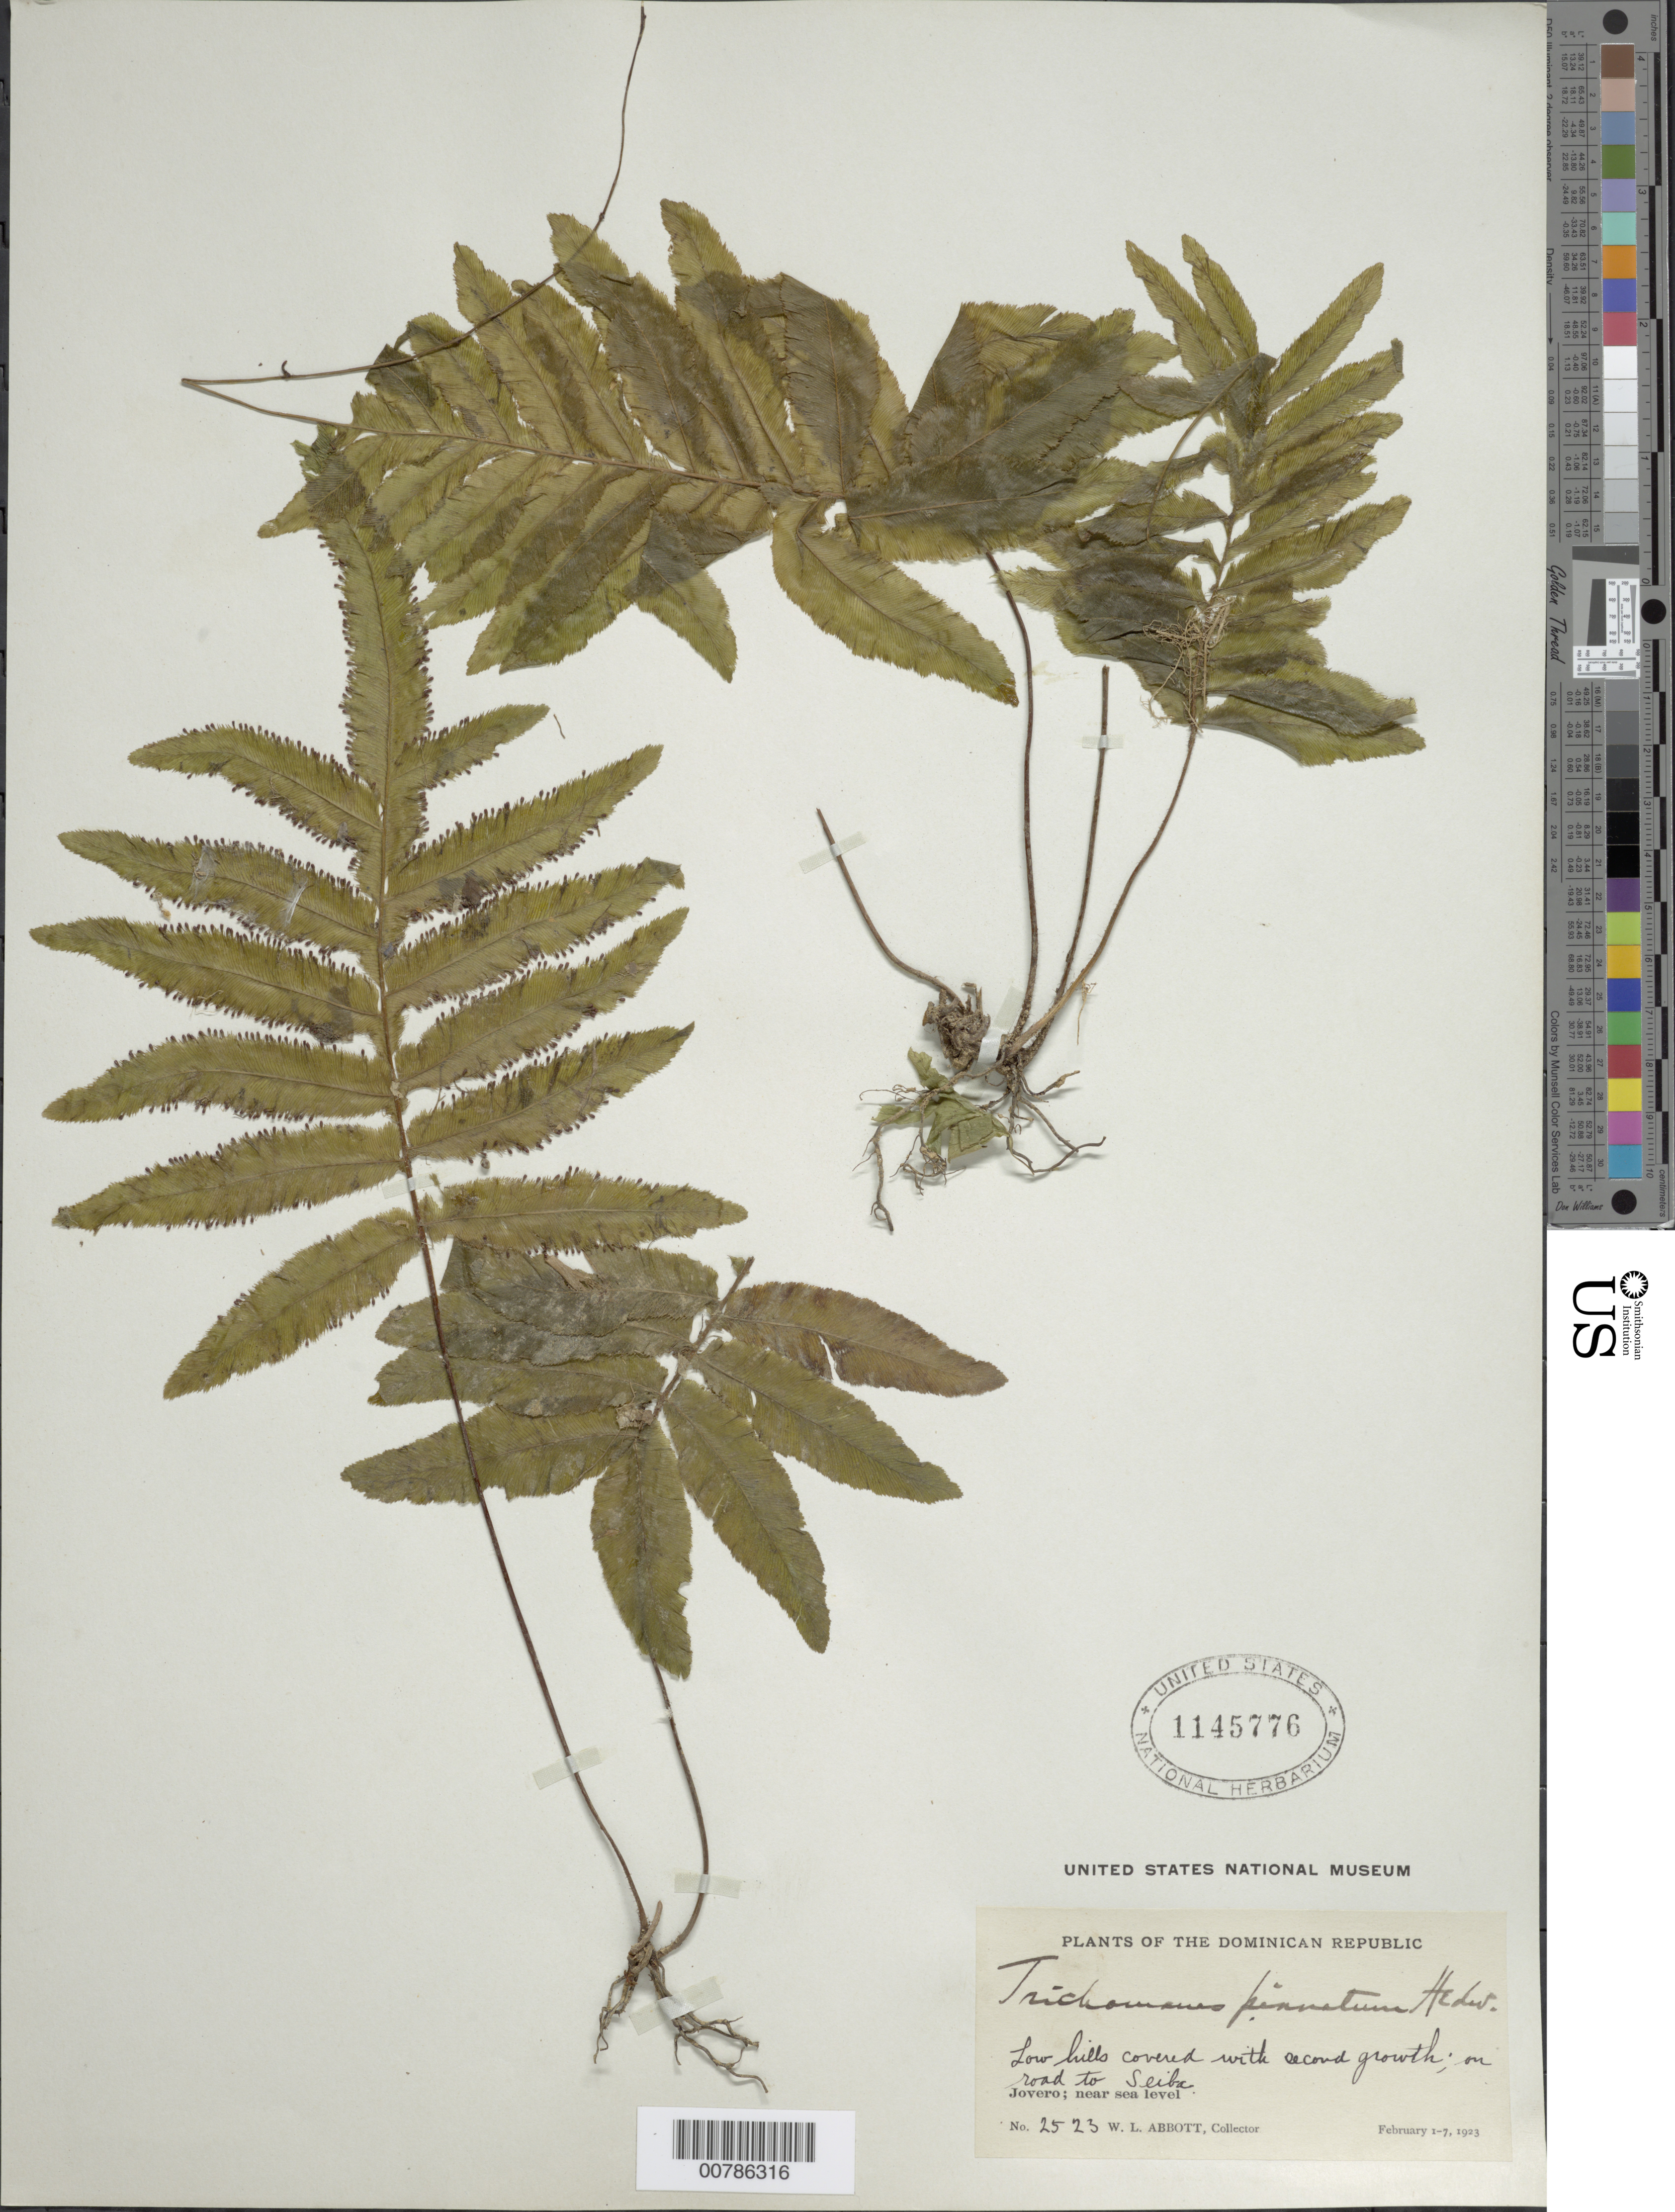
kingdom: Plantae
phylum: Tracheophyta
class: Polypodiopsida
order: Hymenophyllales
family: Hymenophyllaceae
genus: Trichomanes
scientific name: Trichomanes pinnatum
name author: Hedw.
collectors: W. L. Abbott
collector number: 2523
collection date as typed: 01 Feb 1923 to 07 Feb 1923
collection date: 1923-02-01/1923-02-07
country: Dominican Republic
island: Hispaniola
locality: Jovero, on road to Sieba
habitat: Low hills covered with second growth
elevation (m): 0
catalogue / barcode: US 1145776